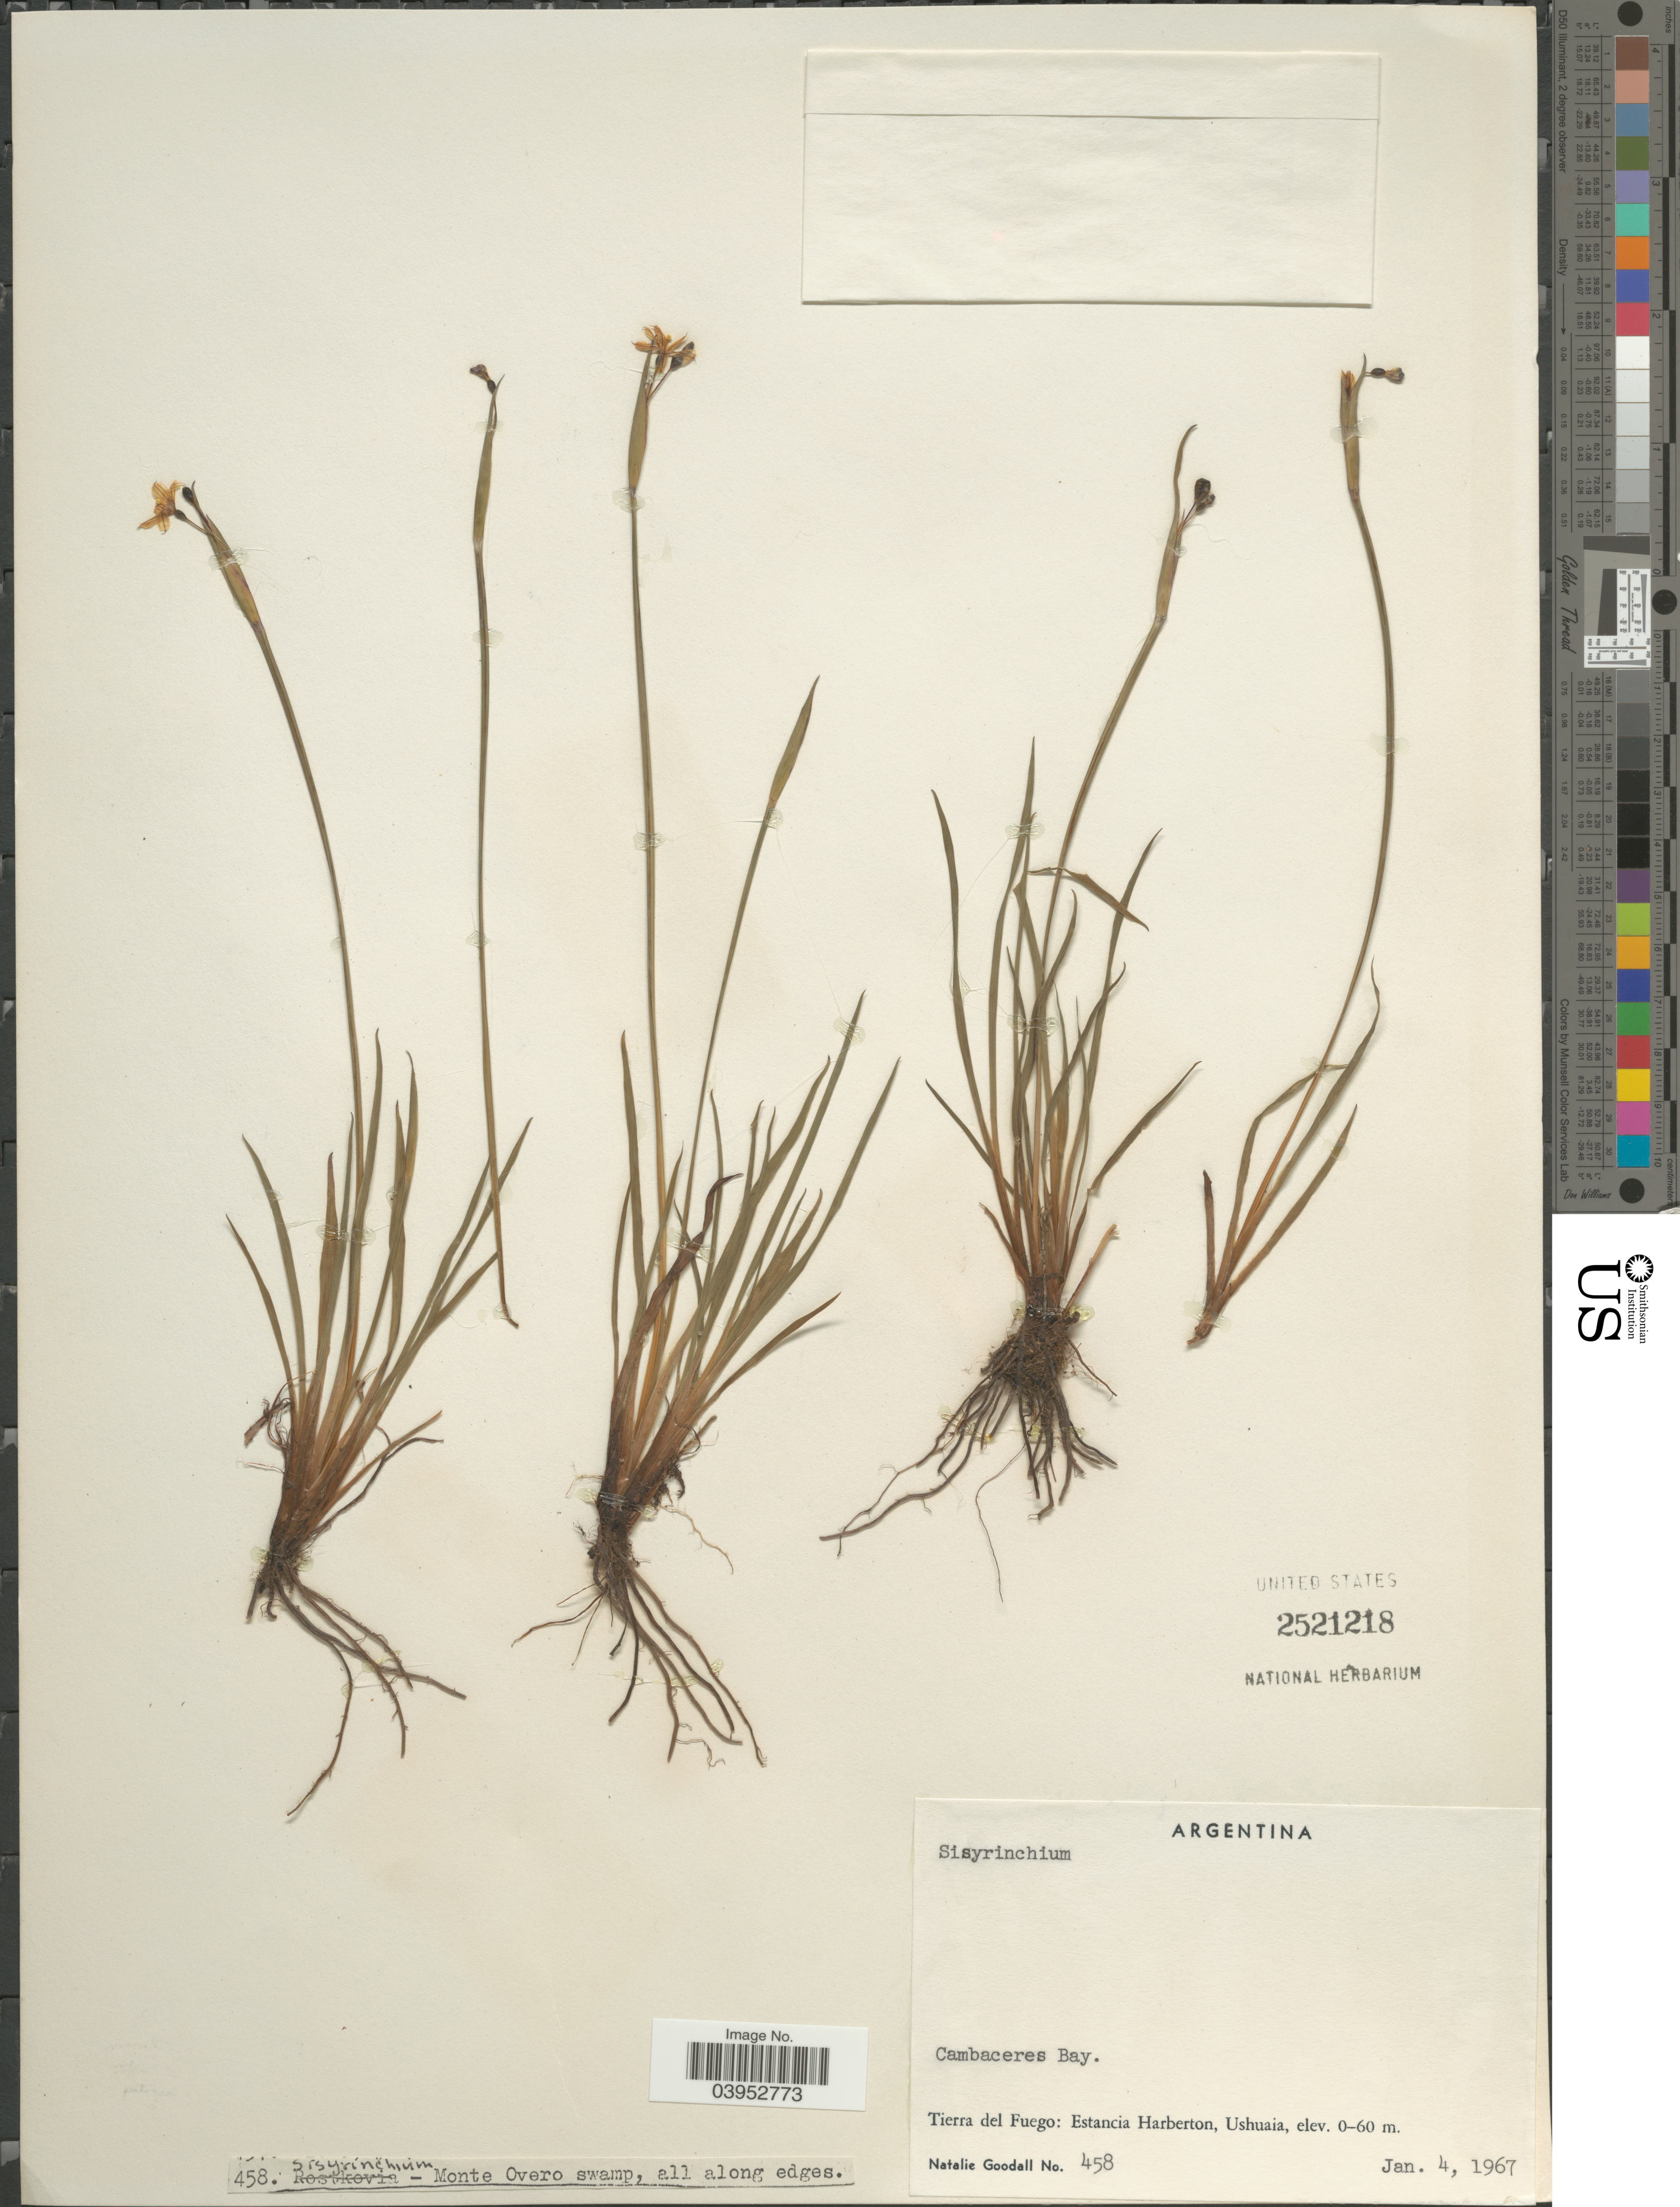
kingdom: Plantae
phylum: Tracheophyta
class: Liliopsida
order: Asparagales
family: Iridaceae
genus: Sisyrinchium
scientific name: Sisyrinchium sp.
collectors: N. Goodall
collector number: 458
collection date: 1967-01-04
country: Argentina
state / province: Tierra del Fuego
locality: Monte Overo swamp, all along edges. Cambaceres Bay. Estancia Harberton, Ushuaia.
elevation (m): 0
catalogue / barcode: US 2521218